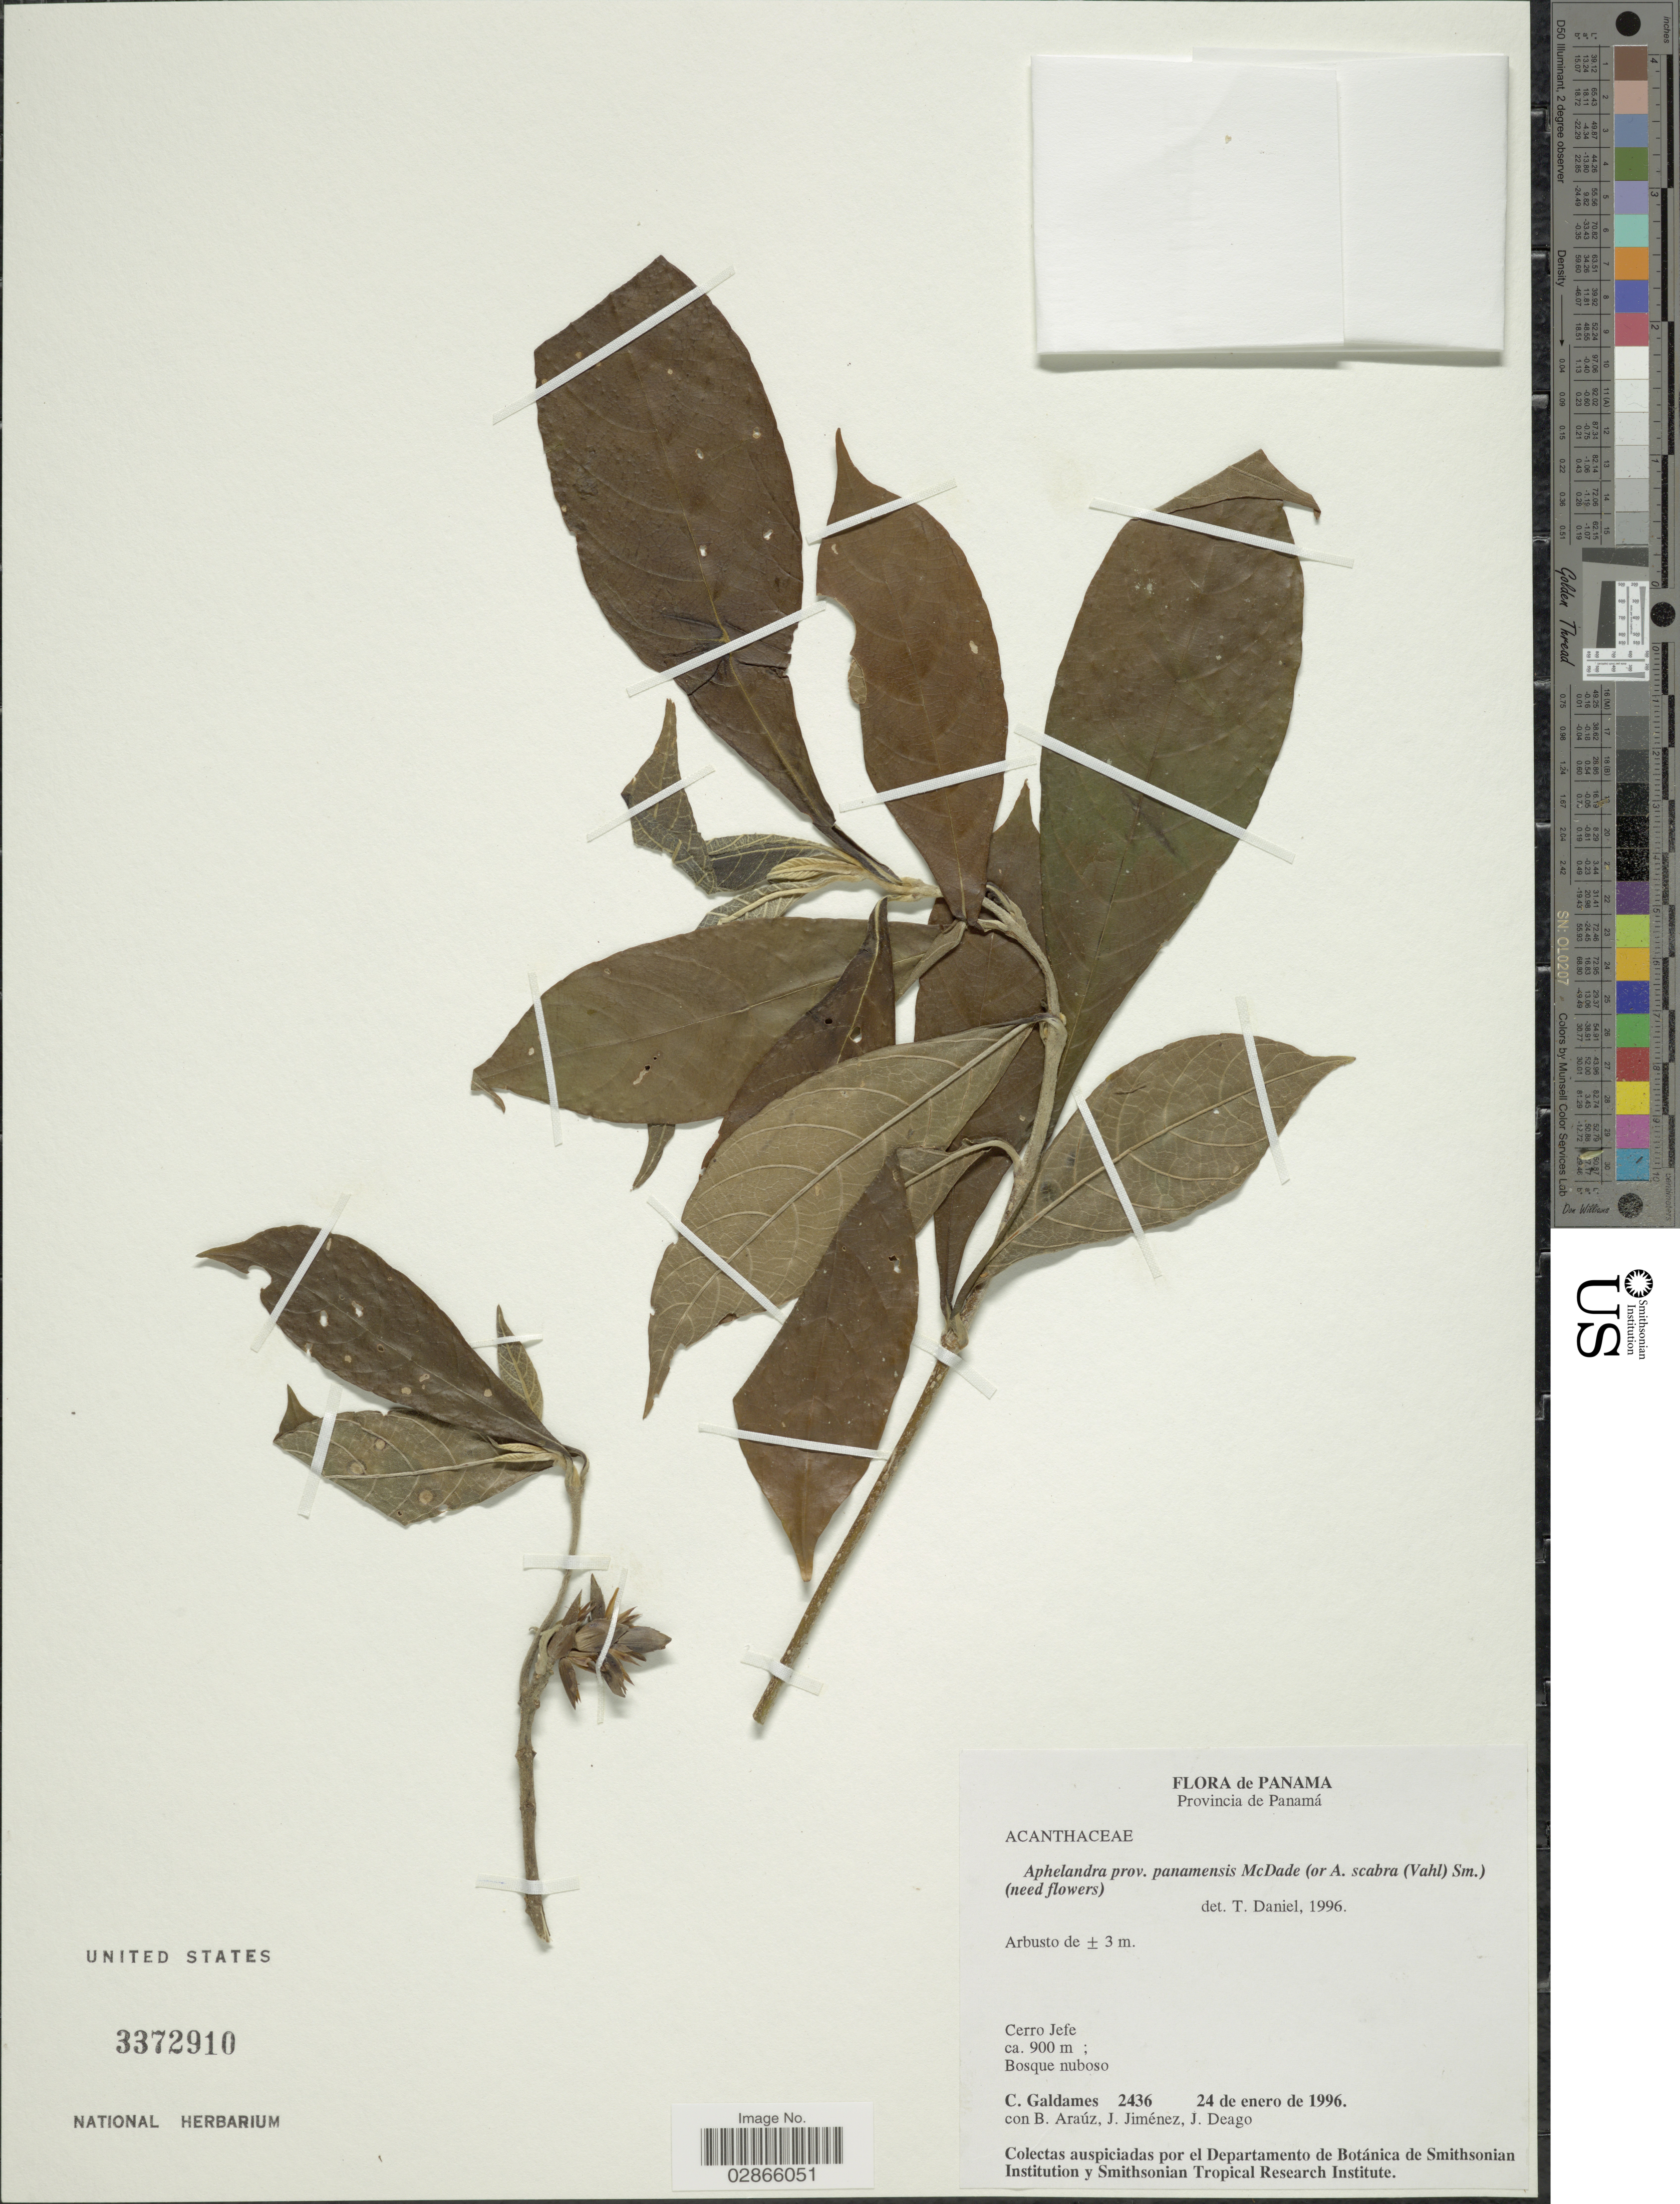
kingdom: Plantae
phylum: Tracheophyta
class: Magnoliopsida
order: Lamiales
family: Acanthaceae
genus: Aphelandra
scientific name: Aphelandra panamensis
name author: McDade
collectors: C. Galdames, B. Araúz, J. Jiménez Ramírez & J. Deago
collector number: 2436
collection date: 1996-01-24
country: Panama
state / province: Panamá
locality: Cerro Jefe.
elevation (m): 900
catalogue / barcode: US 3372910